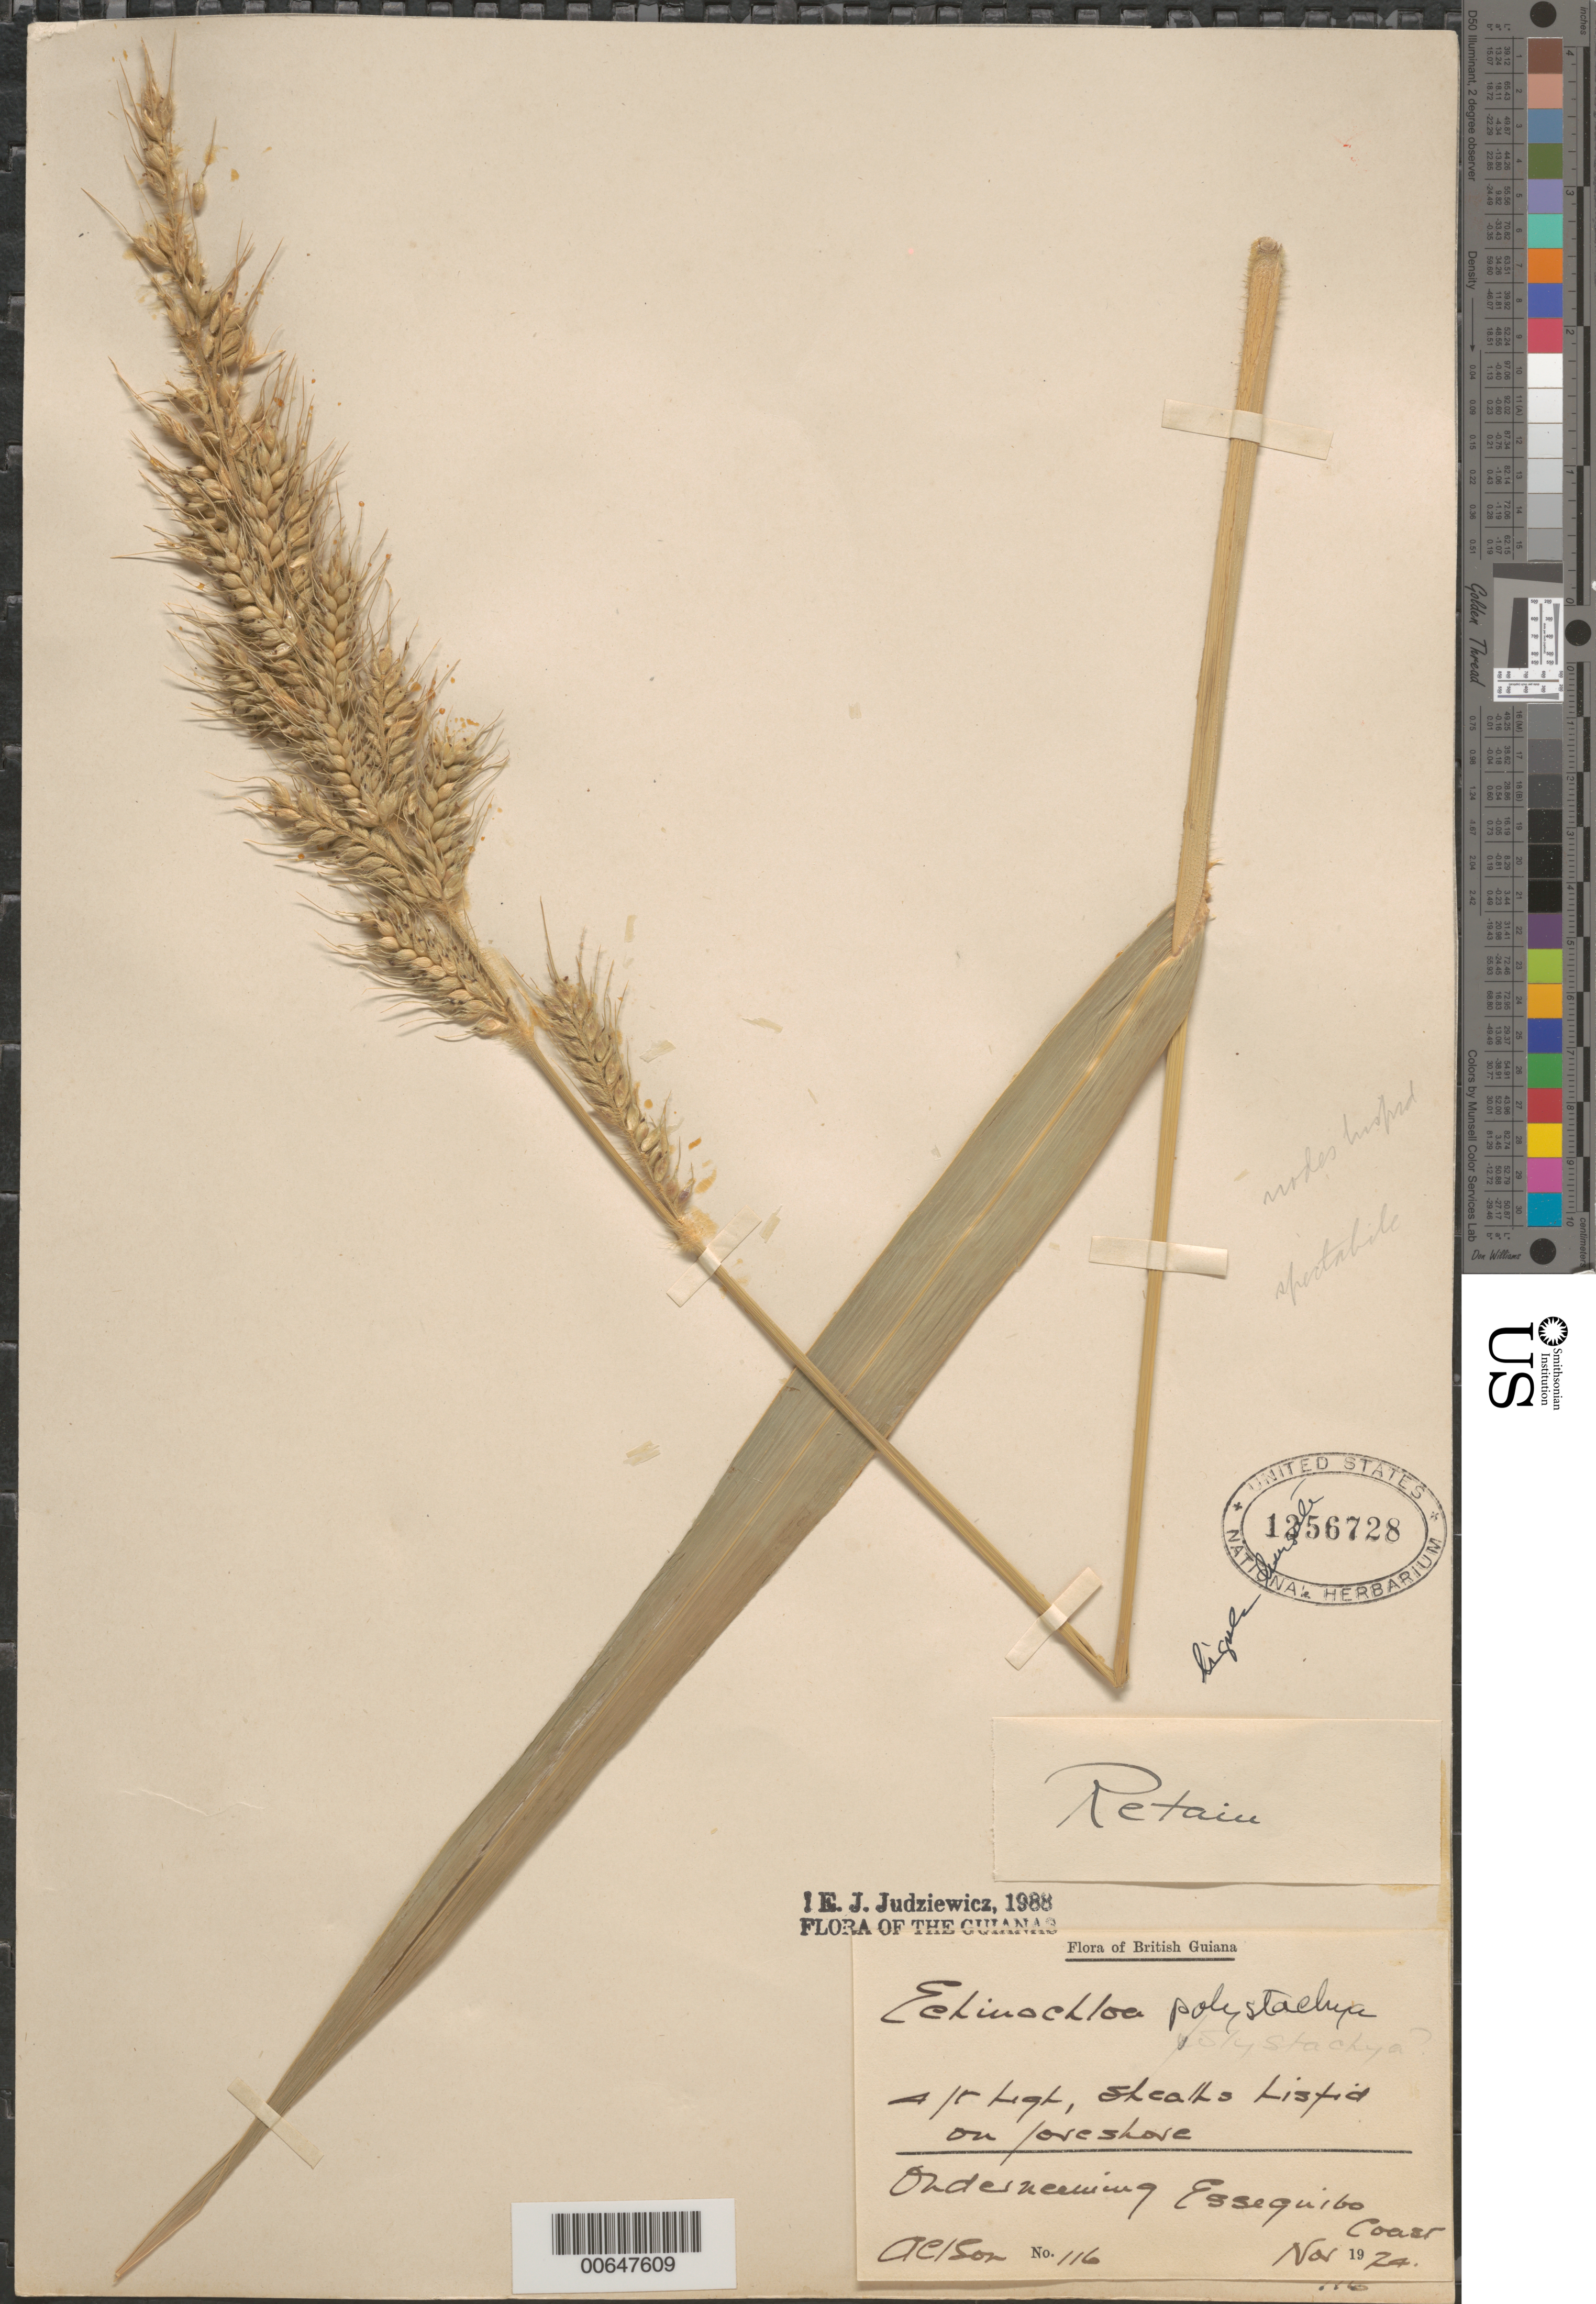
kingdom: Plantae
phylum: Tracheophyta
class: Liliopsida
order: Poales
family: Poaceae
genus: Echinochloa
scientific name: Echinochloa polystachya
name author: (Kunth) Hitchc.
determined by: Judziewicz, E. J.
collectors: R. Altson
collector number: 116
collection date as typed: Nov-24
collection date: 1924-11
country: Guyana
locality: Essequibo Coast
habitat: On foreshore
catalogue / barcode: US 1256728